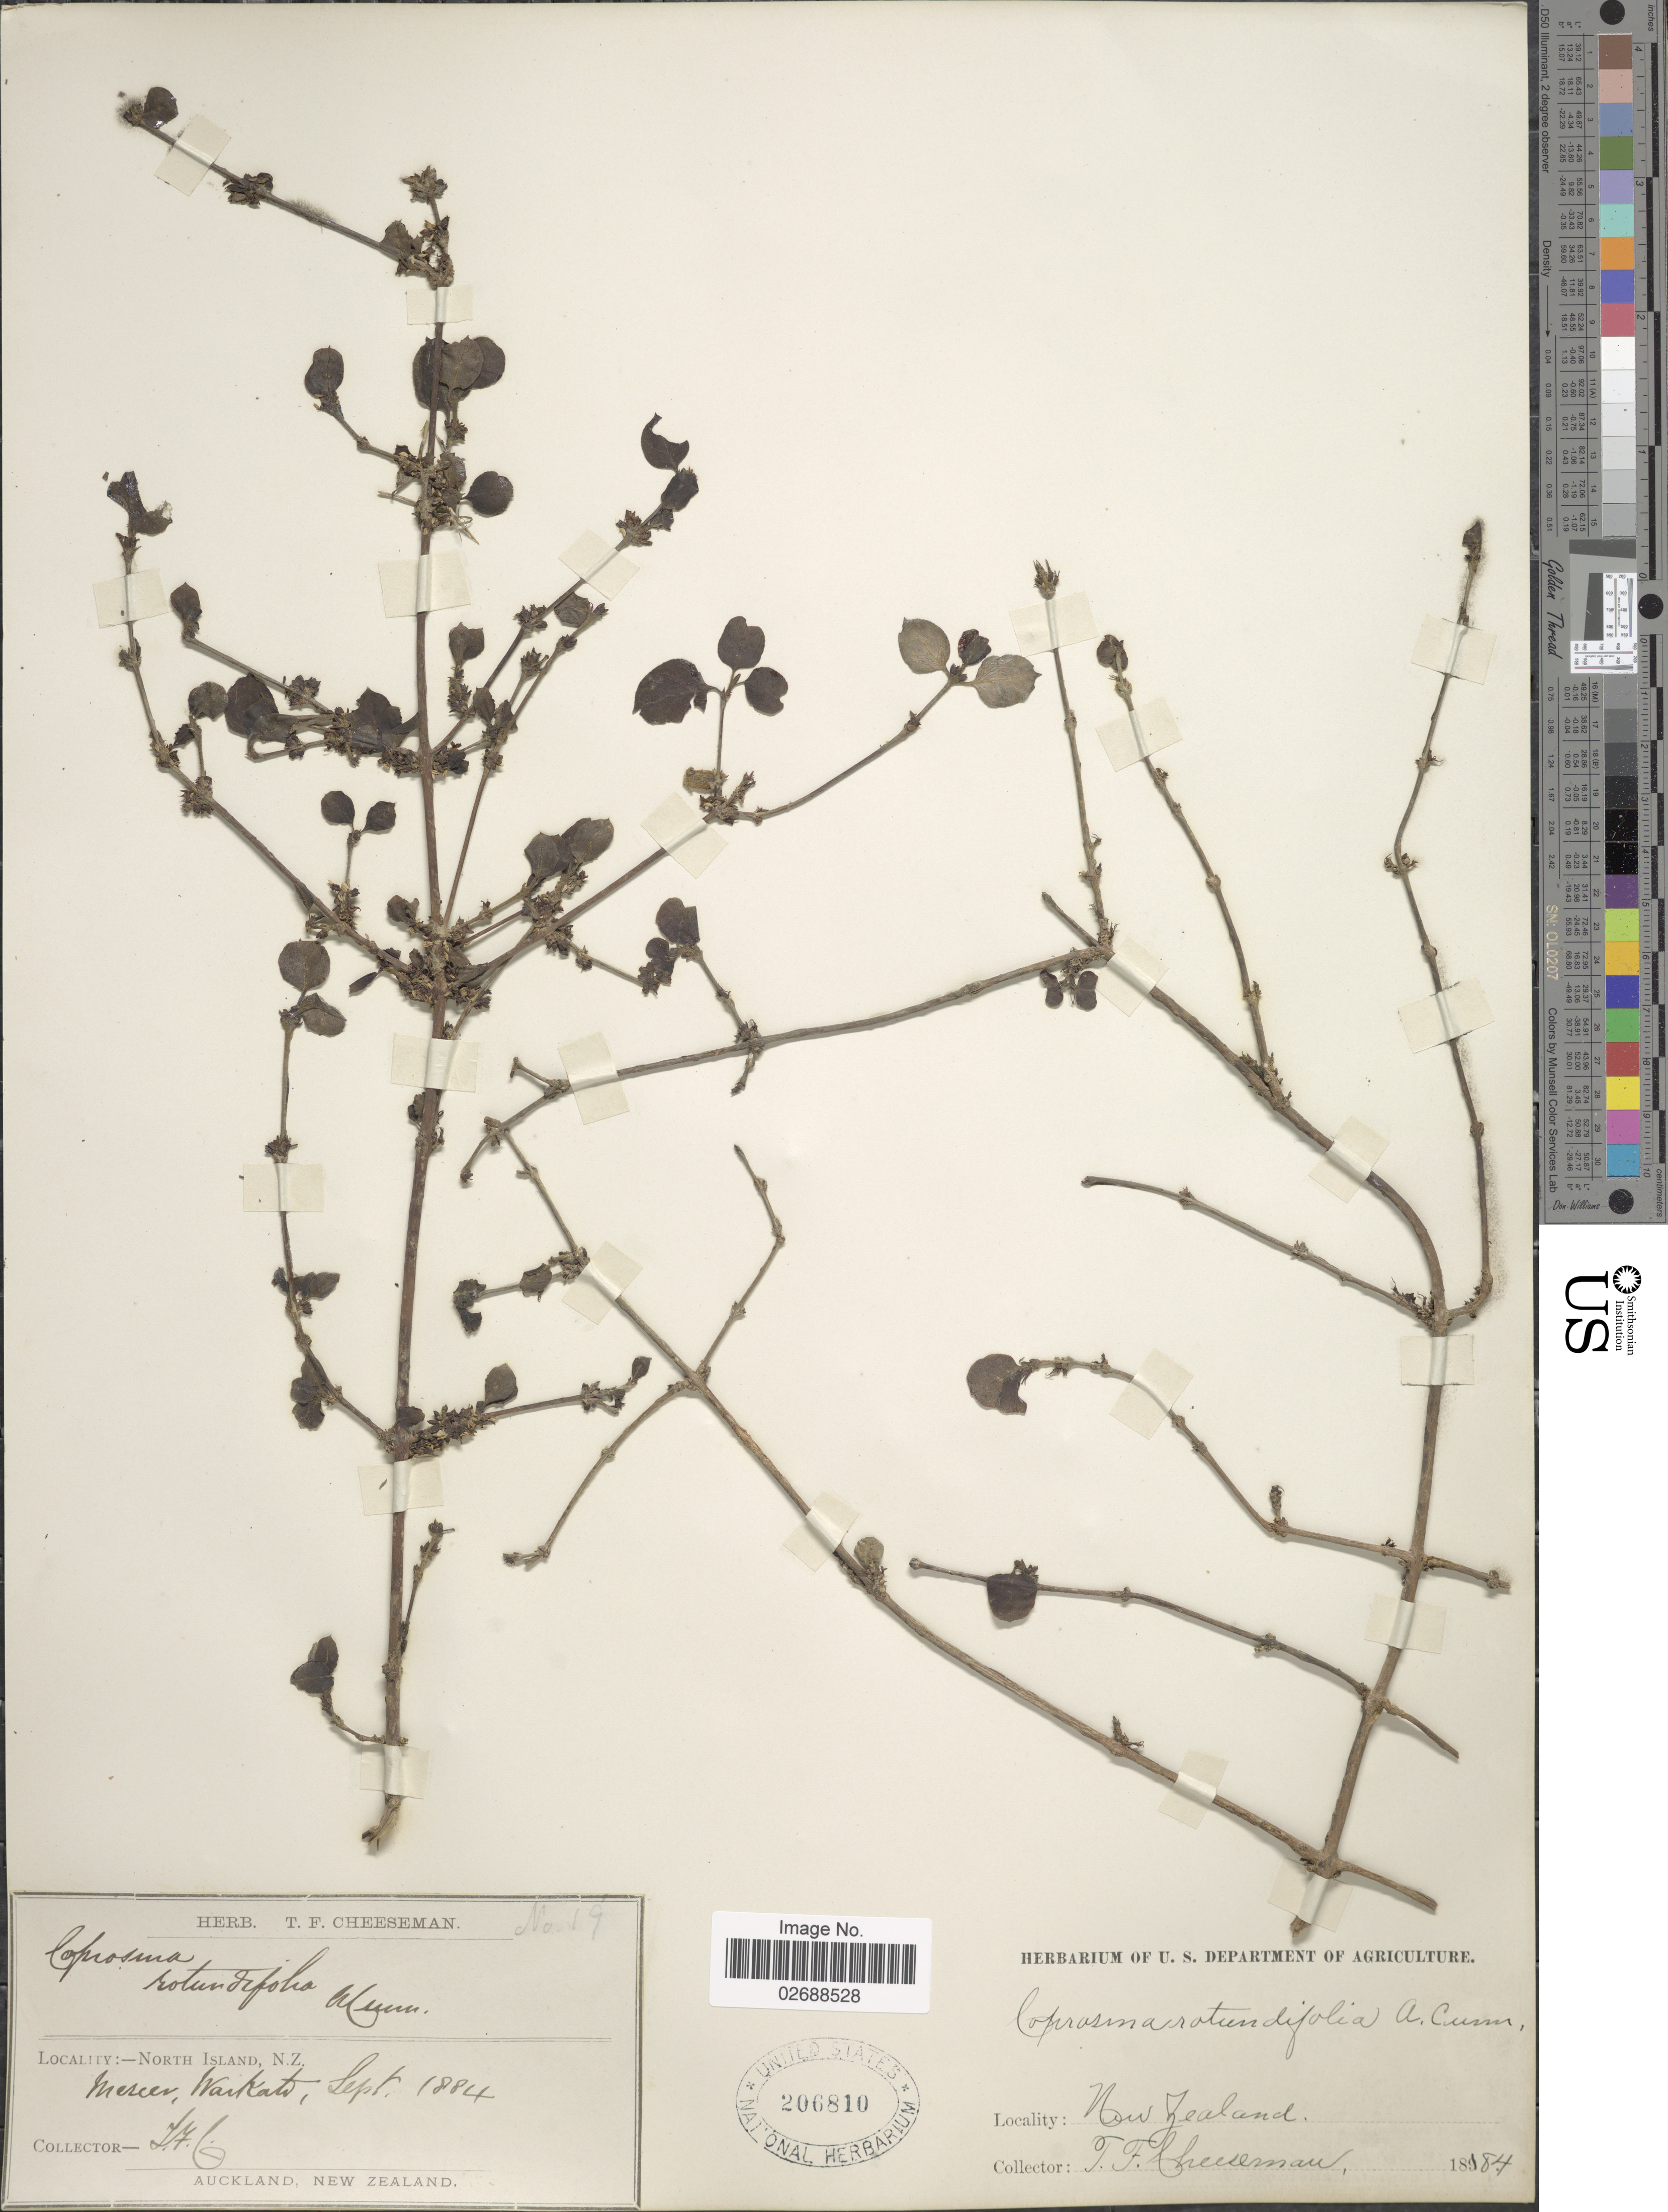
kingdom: Plantae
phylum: Tracheophyta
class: Magnoliopsida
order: Gentianales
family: Rubiaceae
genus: Coprosma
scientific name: Coprosma rotundifolia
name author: A. Cunn.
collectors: T. F. Cheeseman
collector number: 19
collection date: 1884-09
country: New Zealand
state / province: Waikato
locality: North Island, Mercer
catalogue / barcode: US 206810